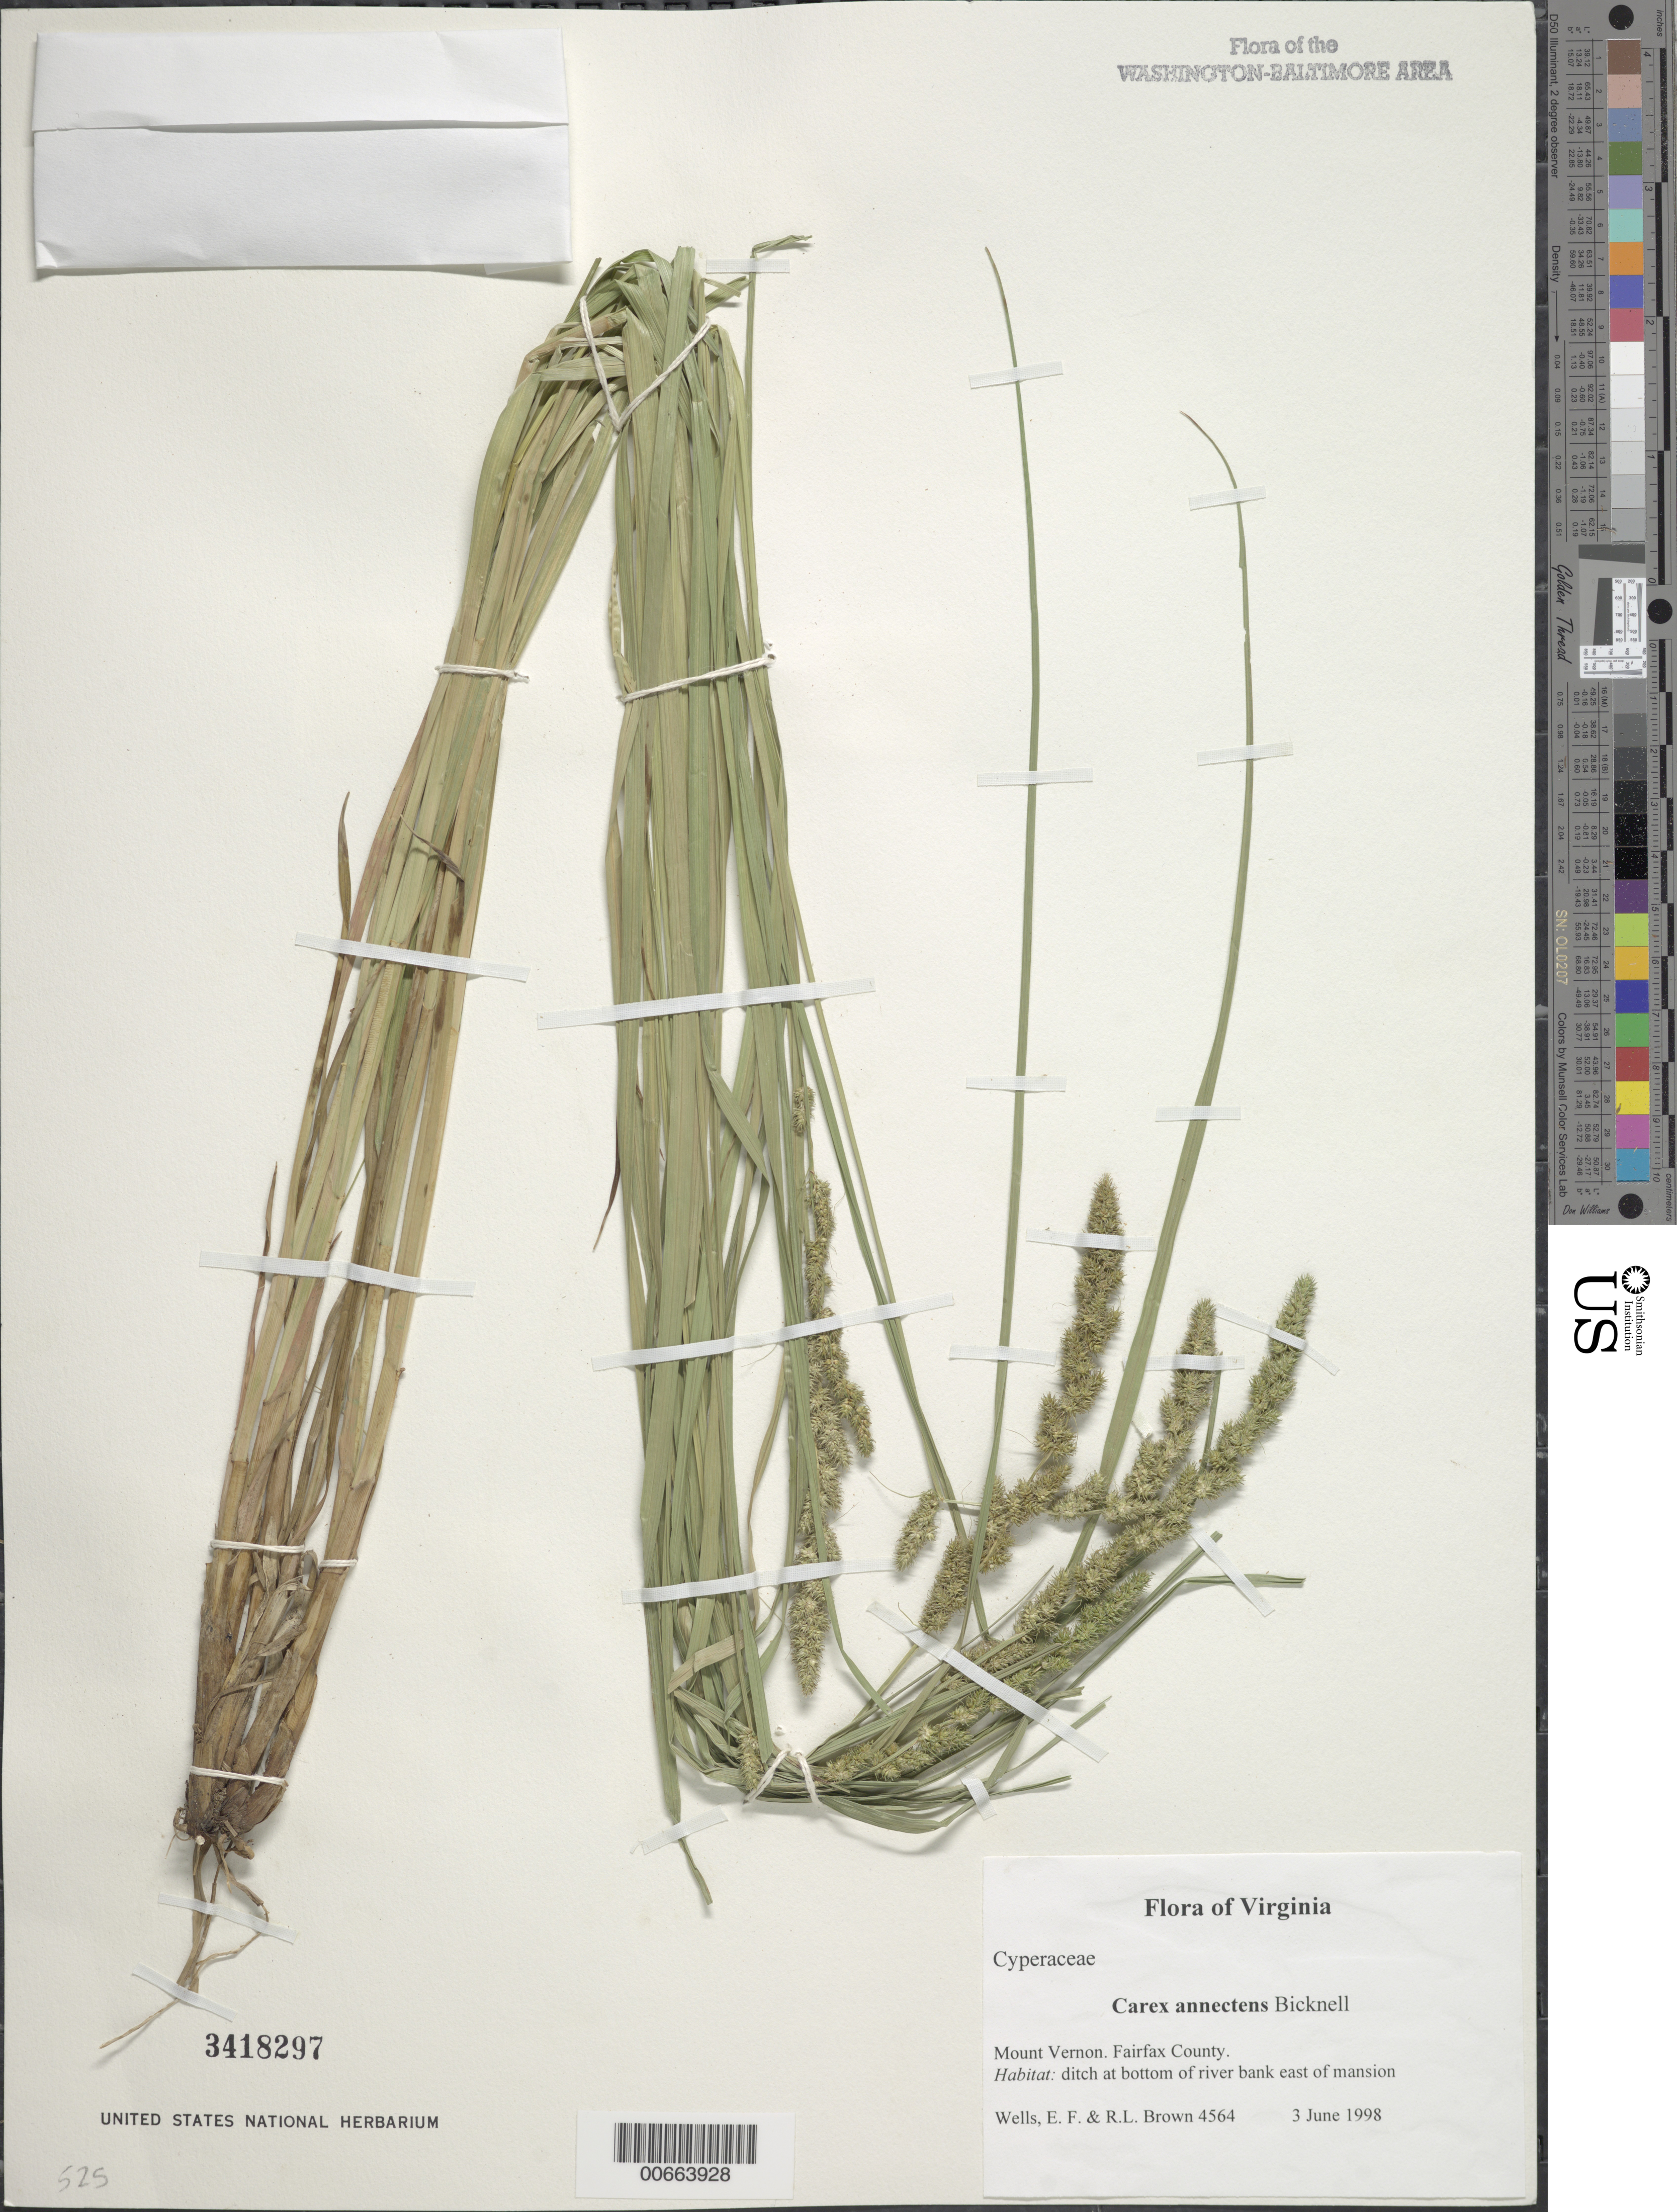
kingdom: Plantae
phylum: Tracheophyta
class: Liliopsida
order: Poales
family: Cyperaceae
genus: Carex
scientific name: Carex annectens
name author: (E.P. Bicknell) E.P. Bicknell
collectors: E. F. Wells & R. L. Brown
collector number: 4564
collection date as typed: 03 Jun 1998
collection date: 1998-06-03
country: United States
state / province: Virginia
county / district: Fairfax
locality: Mount Vernon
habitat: ditch at bottom of river bank east of mansion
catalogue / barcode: US 3418297